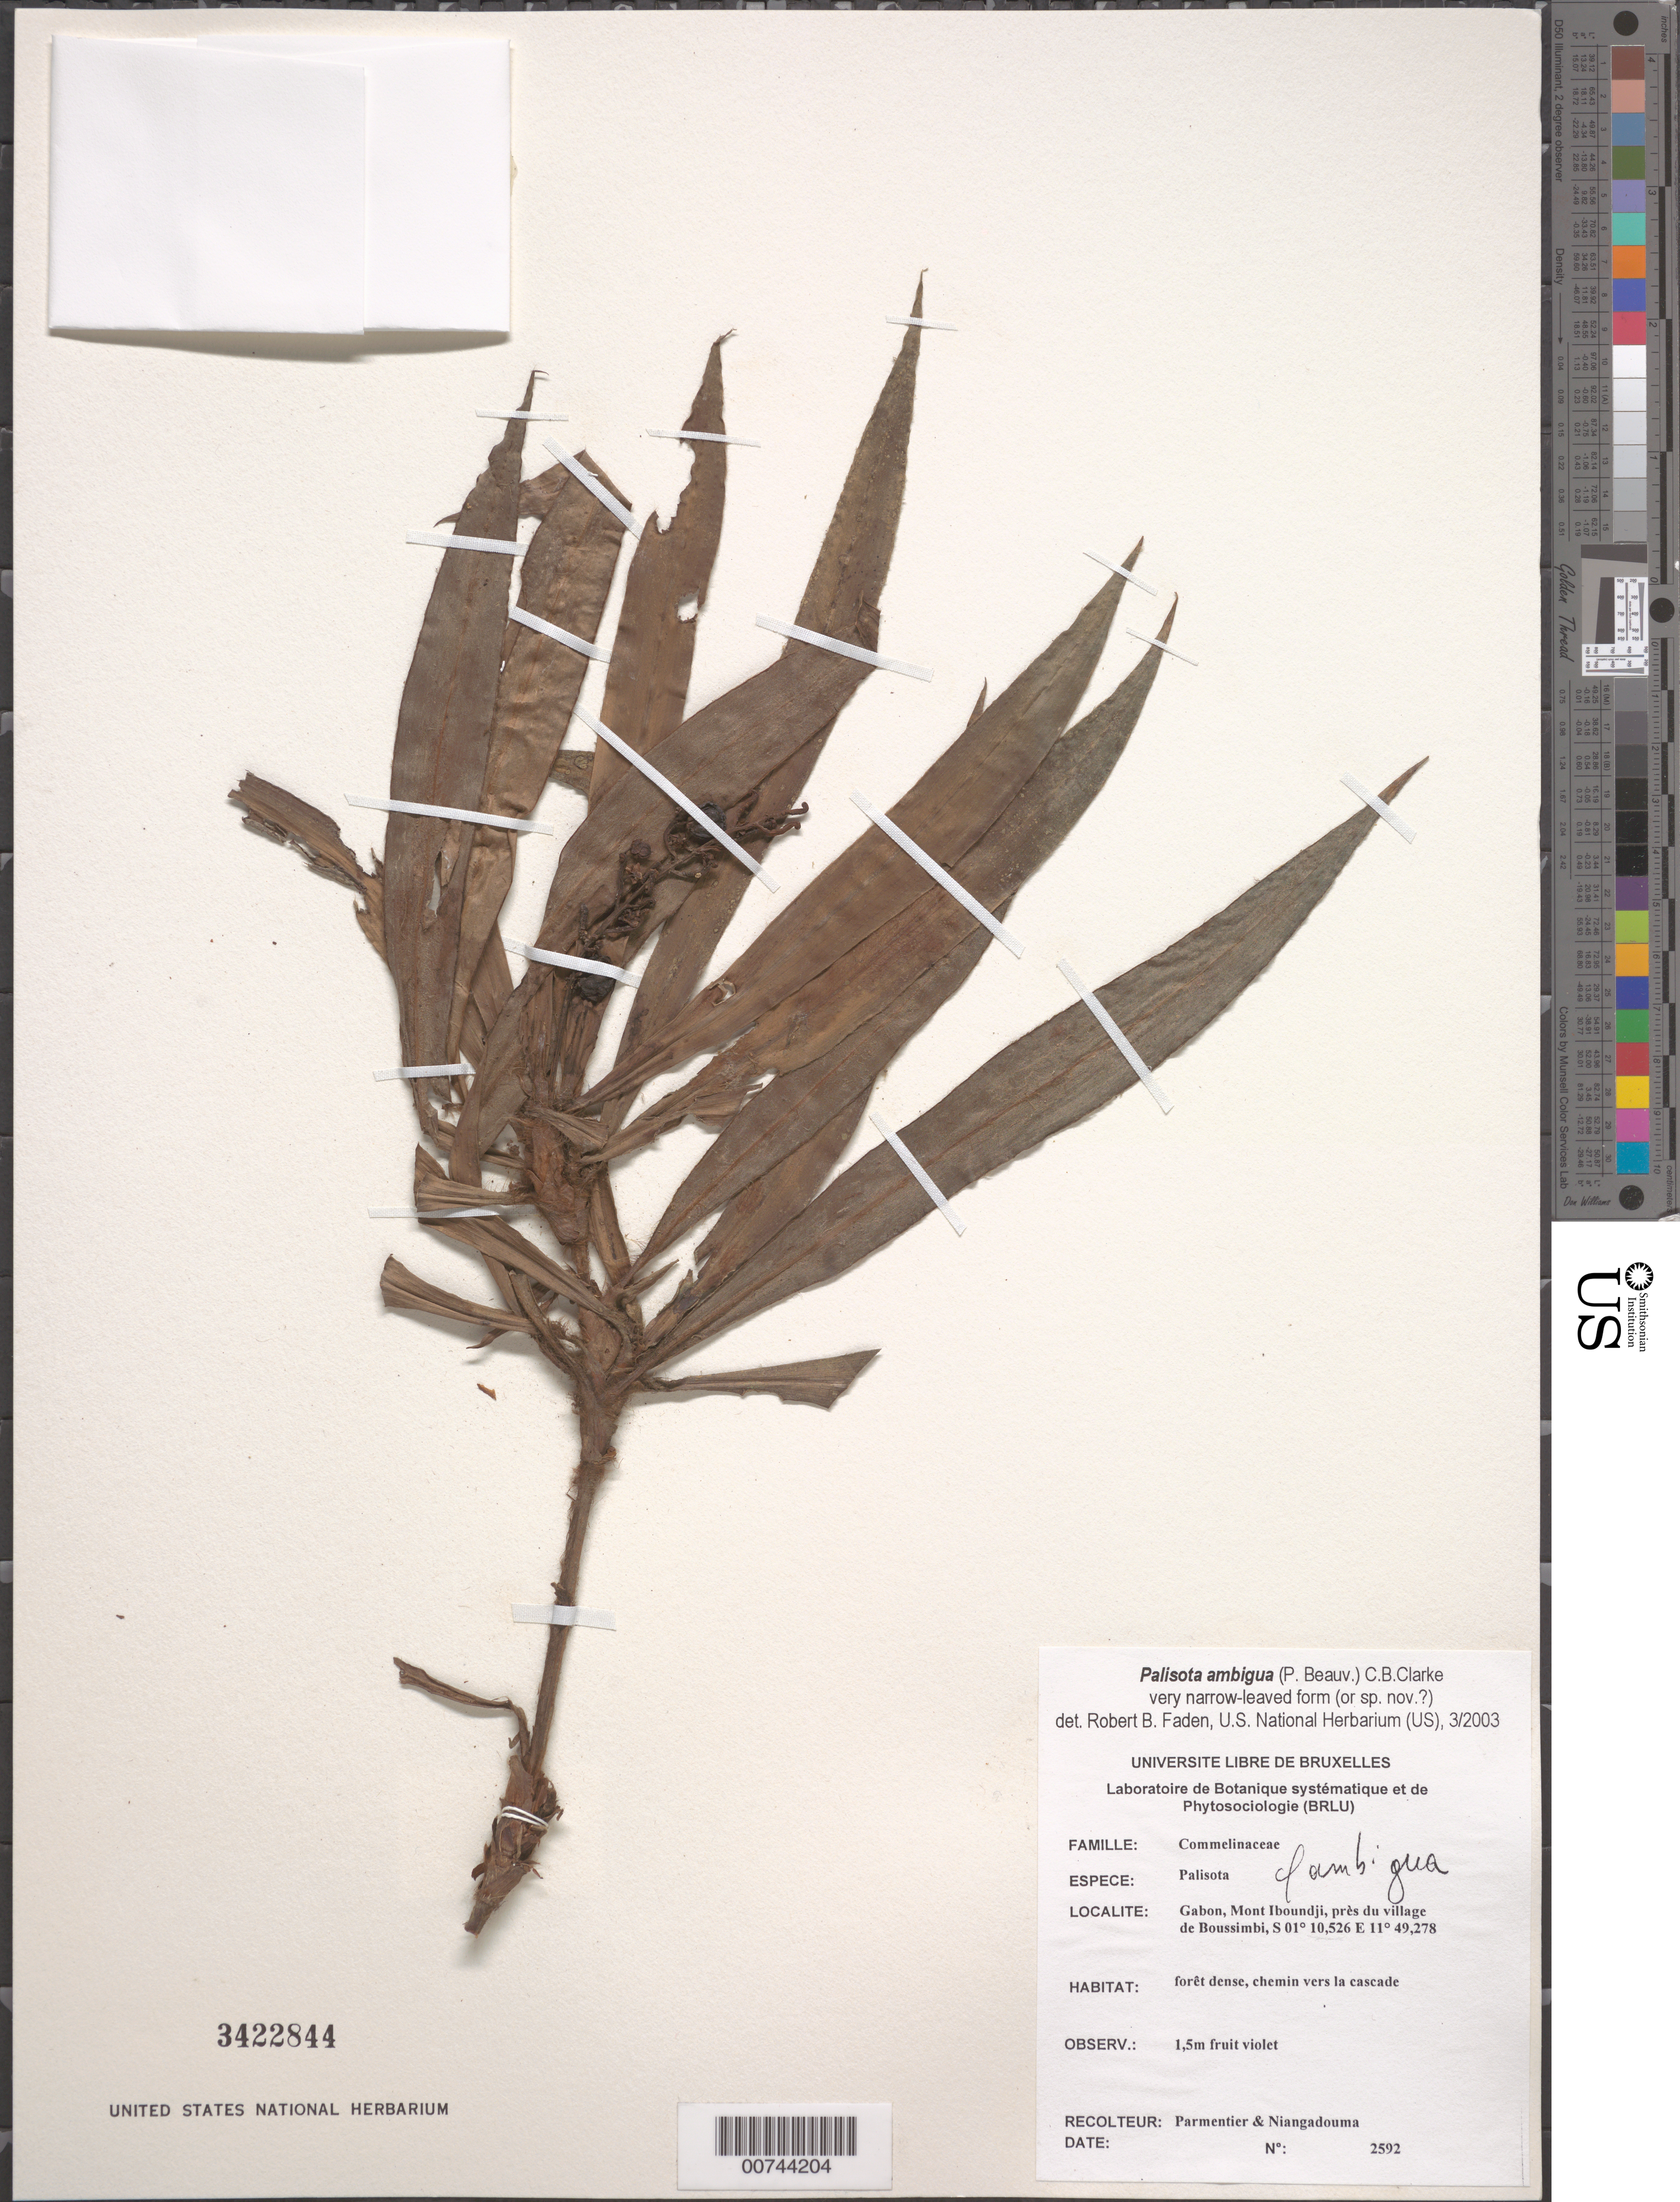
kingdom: Plantae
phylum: Tracheophyta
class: Liliopsida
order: Commelinales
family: Commelinaceae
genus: Palisota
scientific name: Palisota ambigua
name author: (P. Beauv.) C.B. Clarke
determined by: Faden, Robert B., (US), Smithsonian Institution - National Museum of Natural History (UNITED STATES)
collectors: P. Parmentier & R. Niangadouma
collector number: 2592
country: Gabon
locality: Mont Iboundji, near the village of Boussimbi.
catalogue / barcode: US 3422844